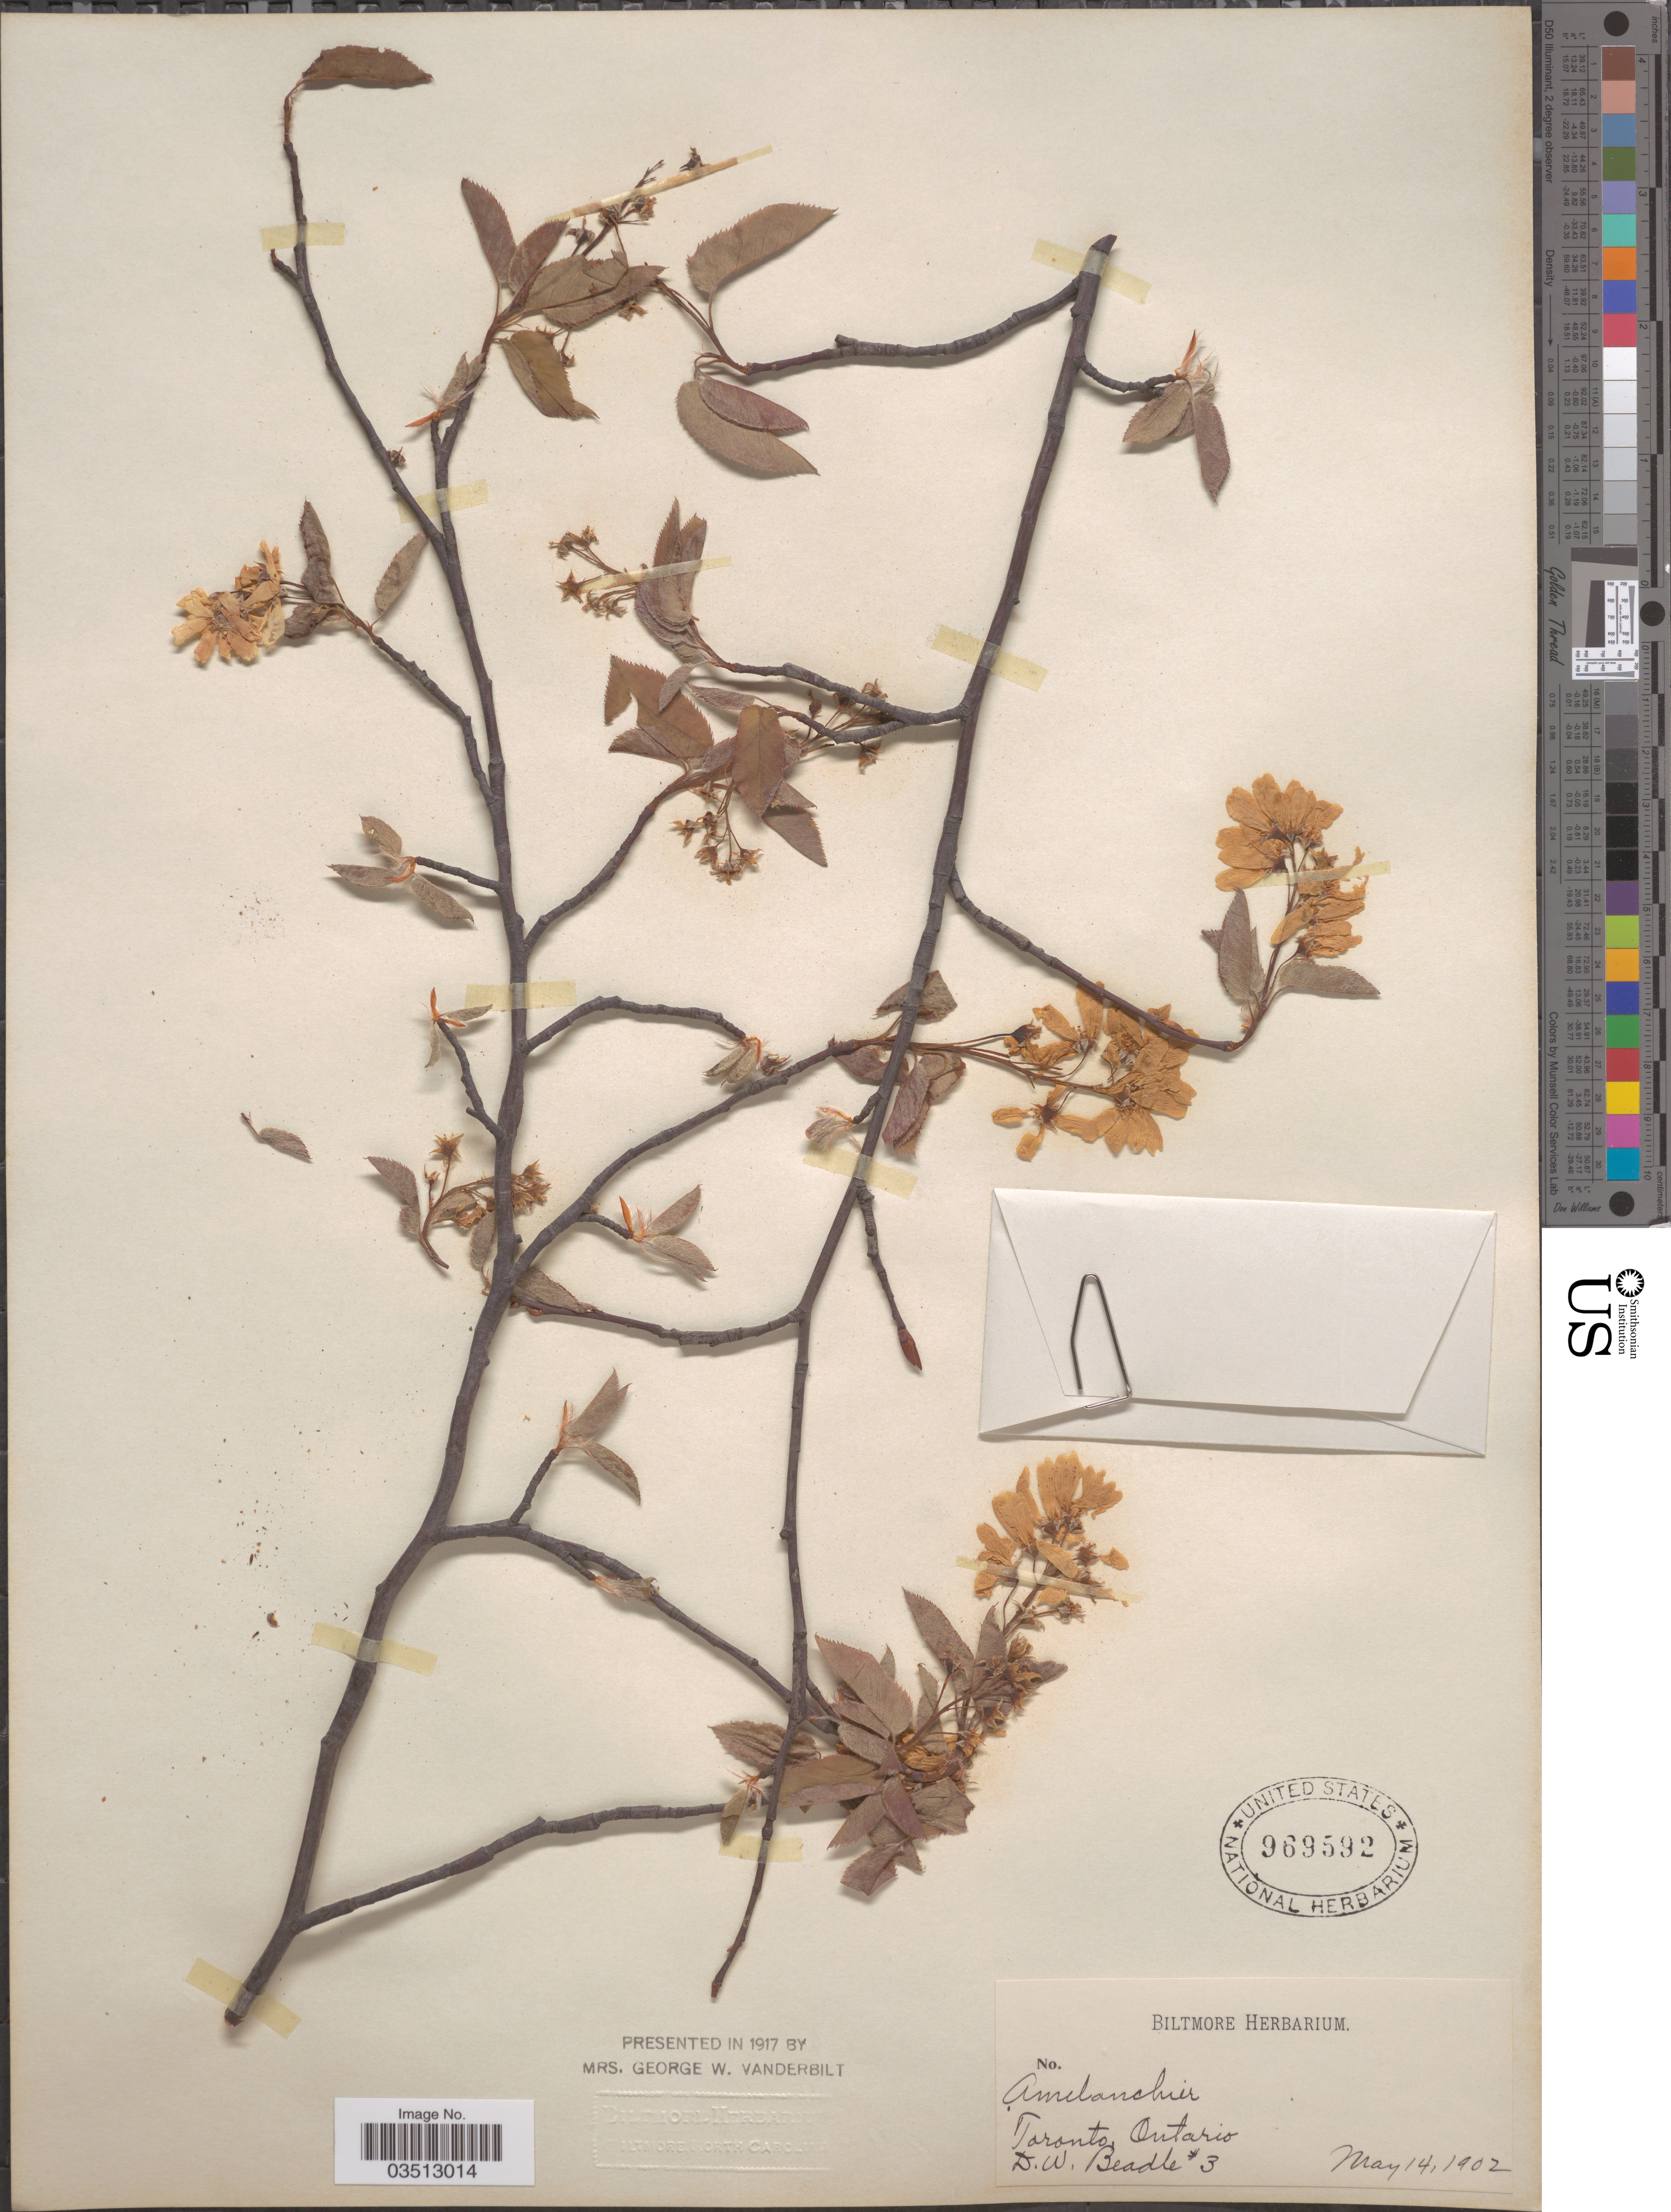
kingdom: Plantae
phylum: Tracheophyta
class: Magnoliopsida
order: Rosales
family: Rosaceae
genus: Amelanchier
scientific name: Amelanchier sp.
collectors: D. Beadle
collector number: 3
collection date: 1902-05-14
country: Canada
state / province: Ontario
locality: Toronto.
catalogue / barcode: US 969592